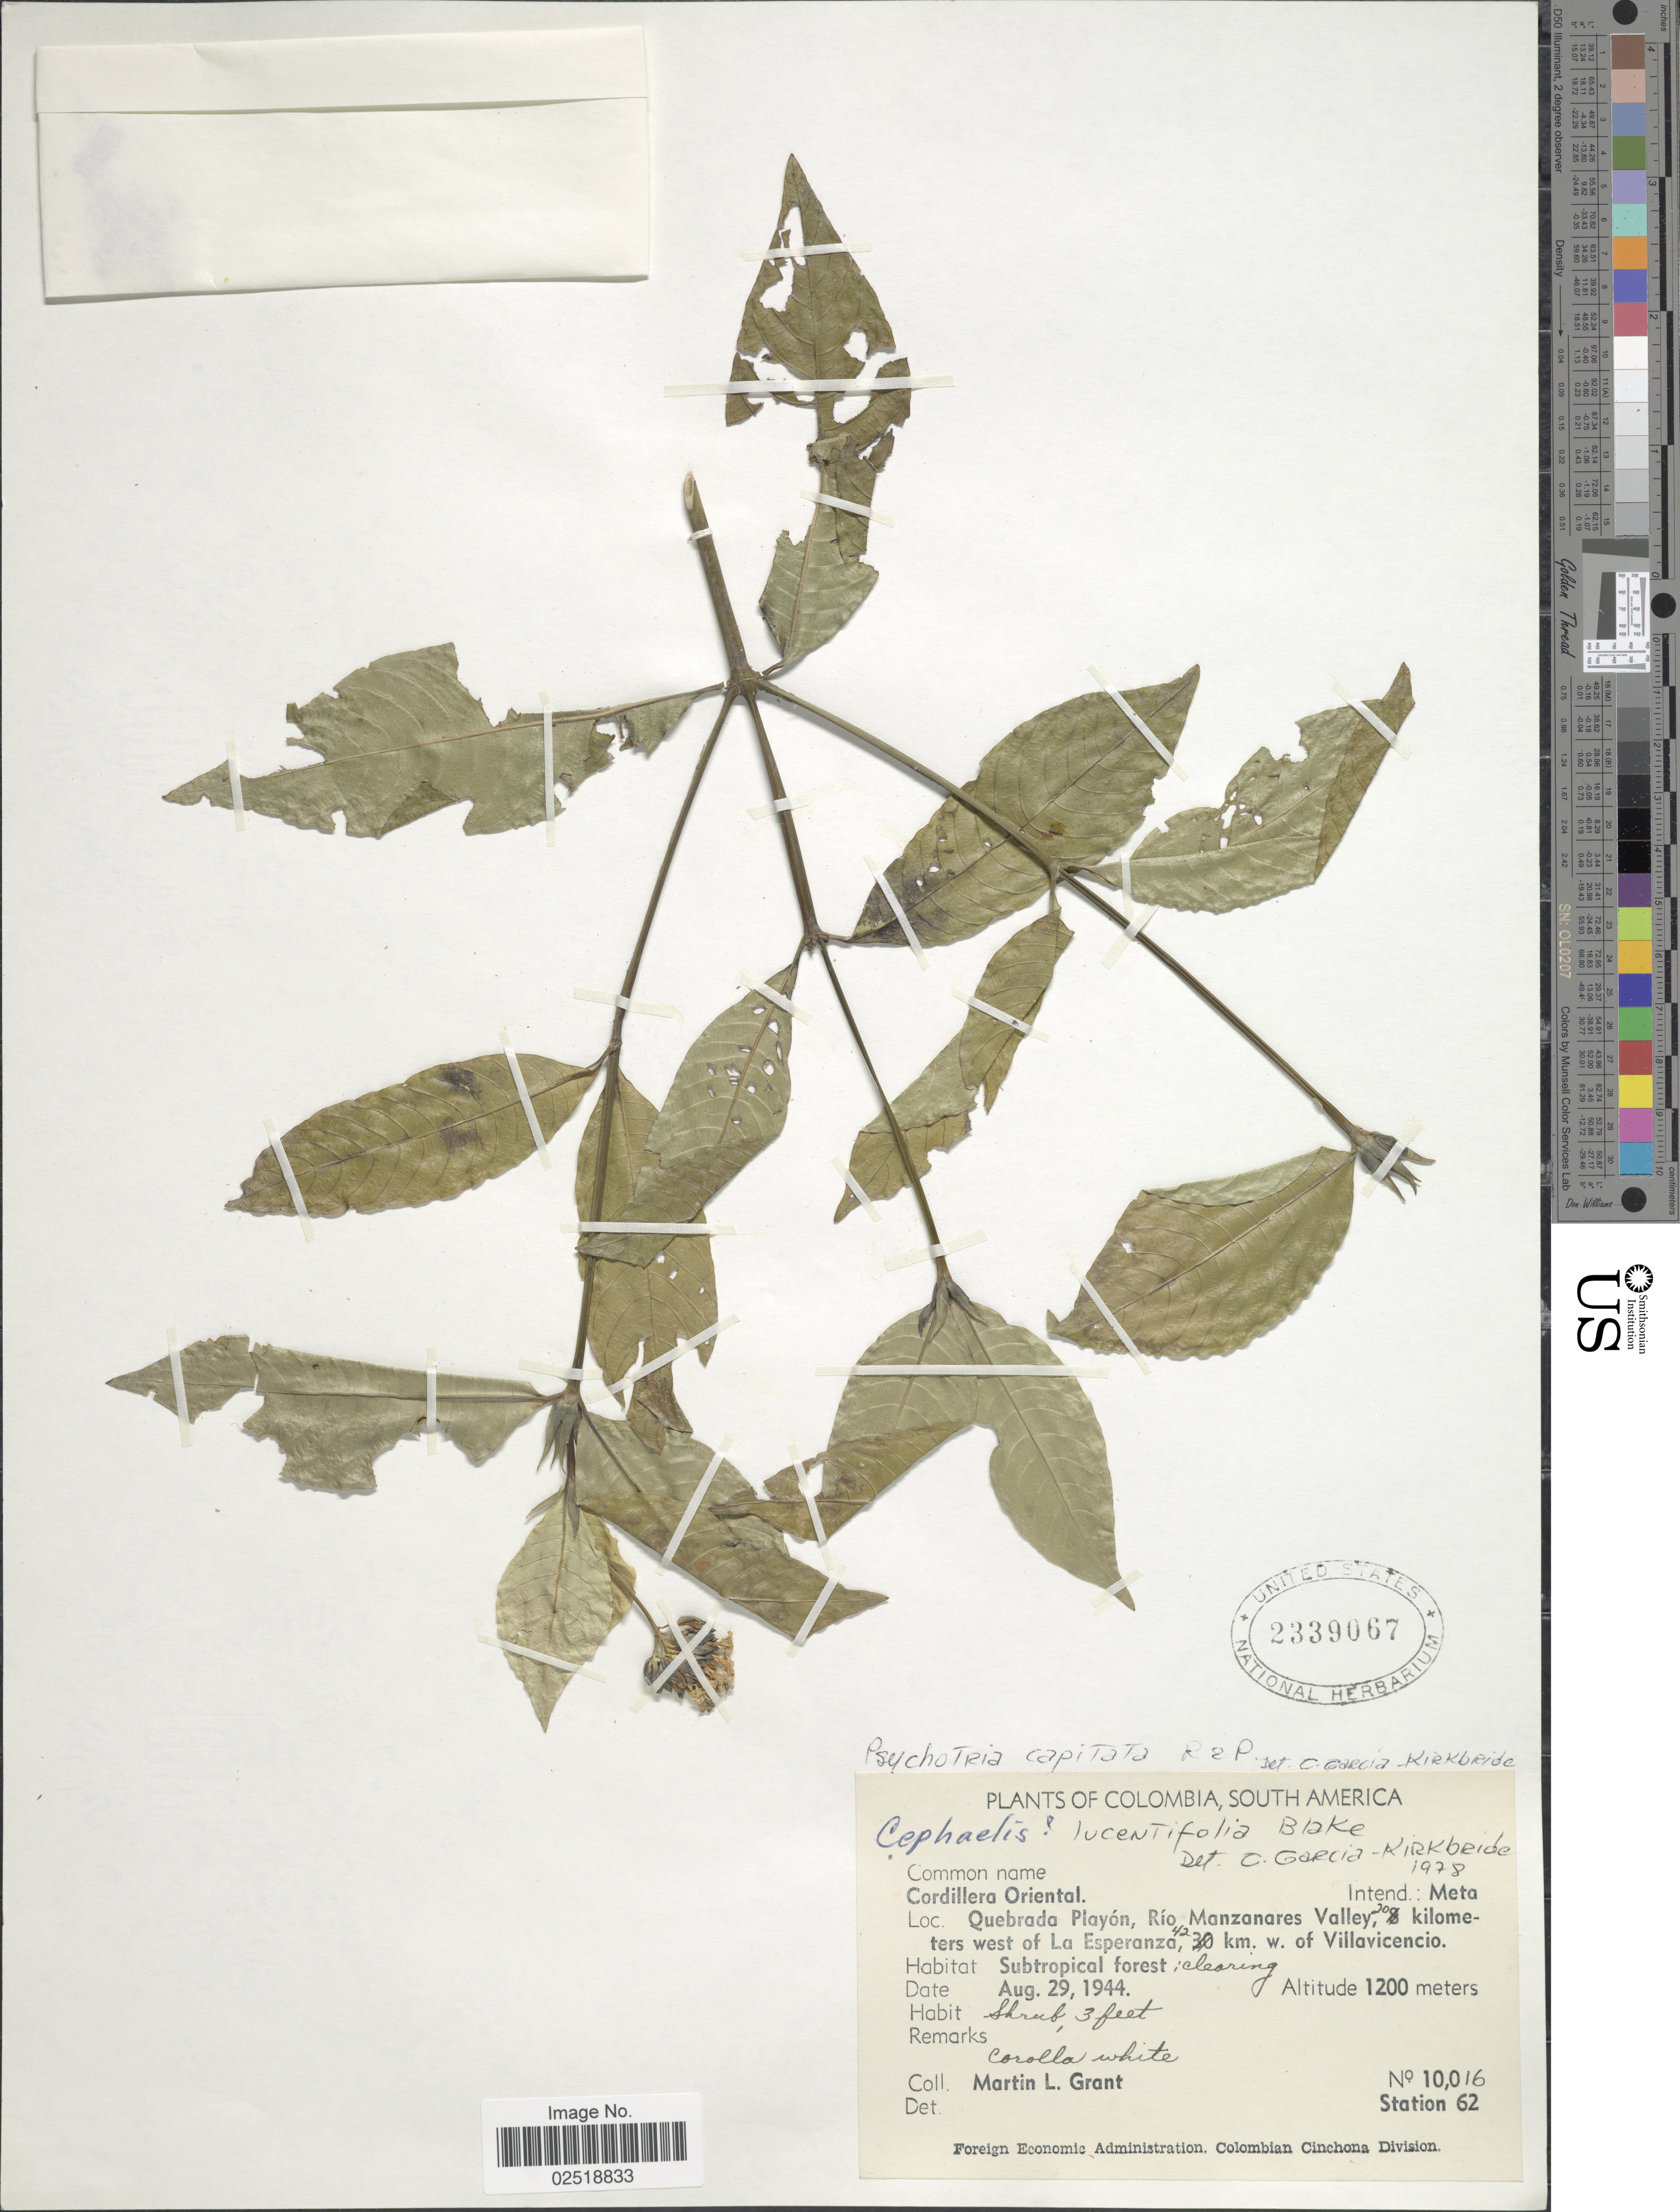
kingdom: Plantae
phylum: Tracheophyta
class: Magnoliopsida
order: Gentianales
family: Rubiaceae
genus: Psychotria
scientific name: Psychotria capitata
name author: Ruiz & Pav.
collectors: M. L. Grant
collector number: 10016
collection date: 1944-08-29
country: Colombia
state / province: Meta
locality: Cordillera Oriental, Intend: Meta, Quebrada Playón, Río Manzanares Valley, 20 kilometers west of La Esperanza, 42 km w. of Villavicencio, Subtropical forest; clearing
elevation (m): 1200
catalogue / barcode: US 2339067